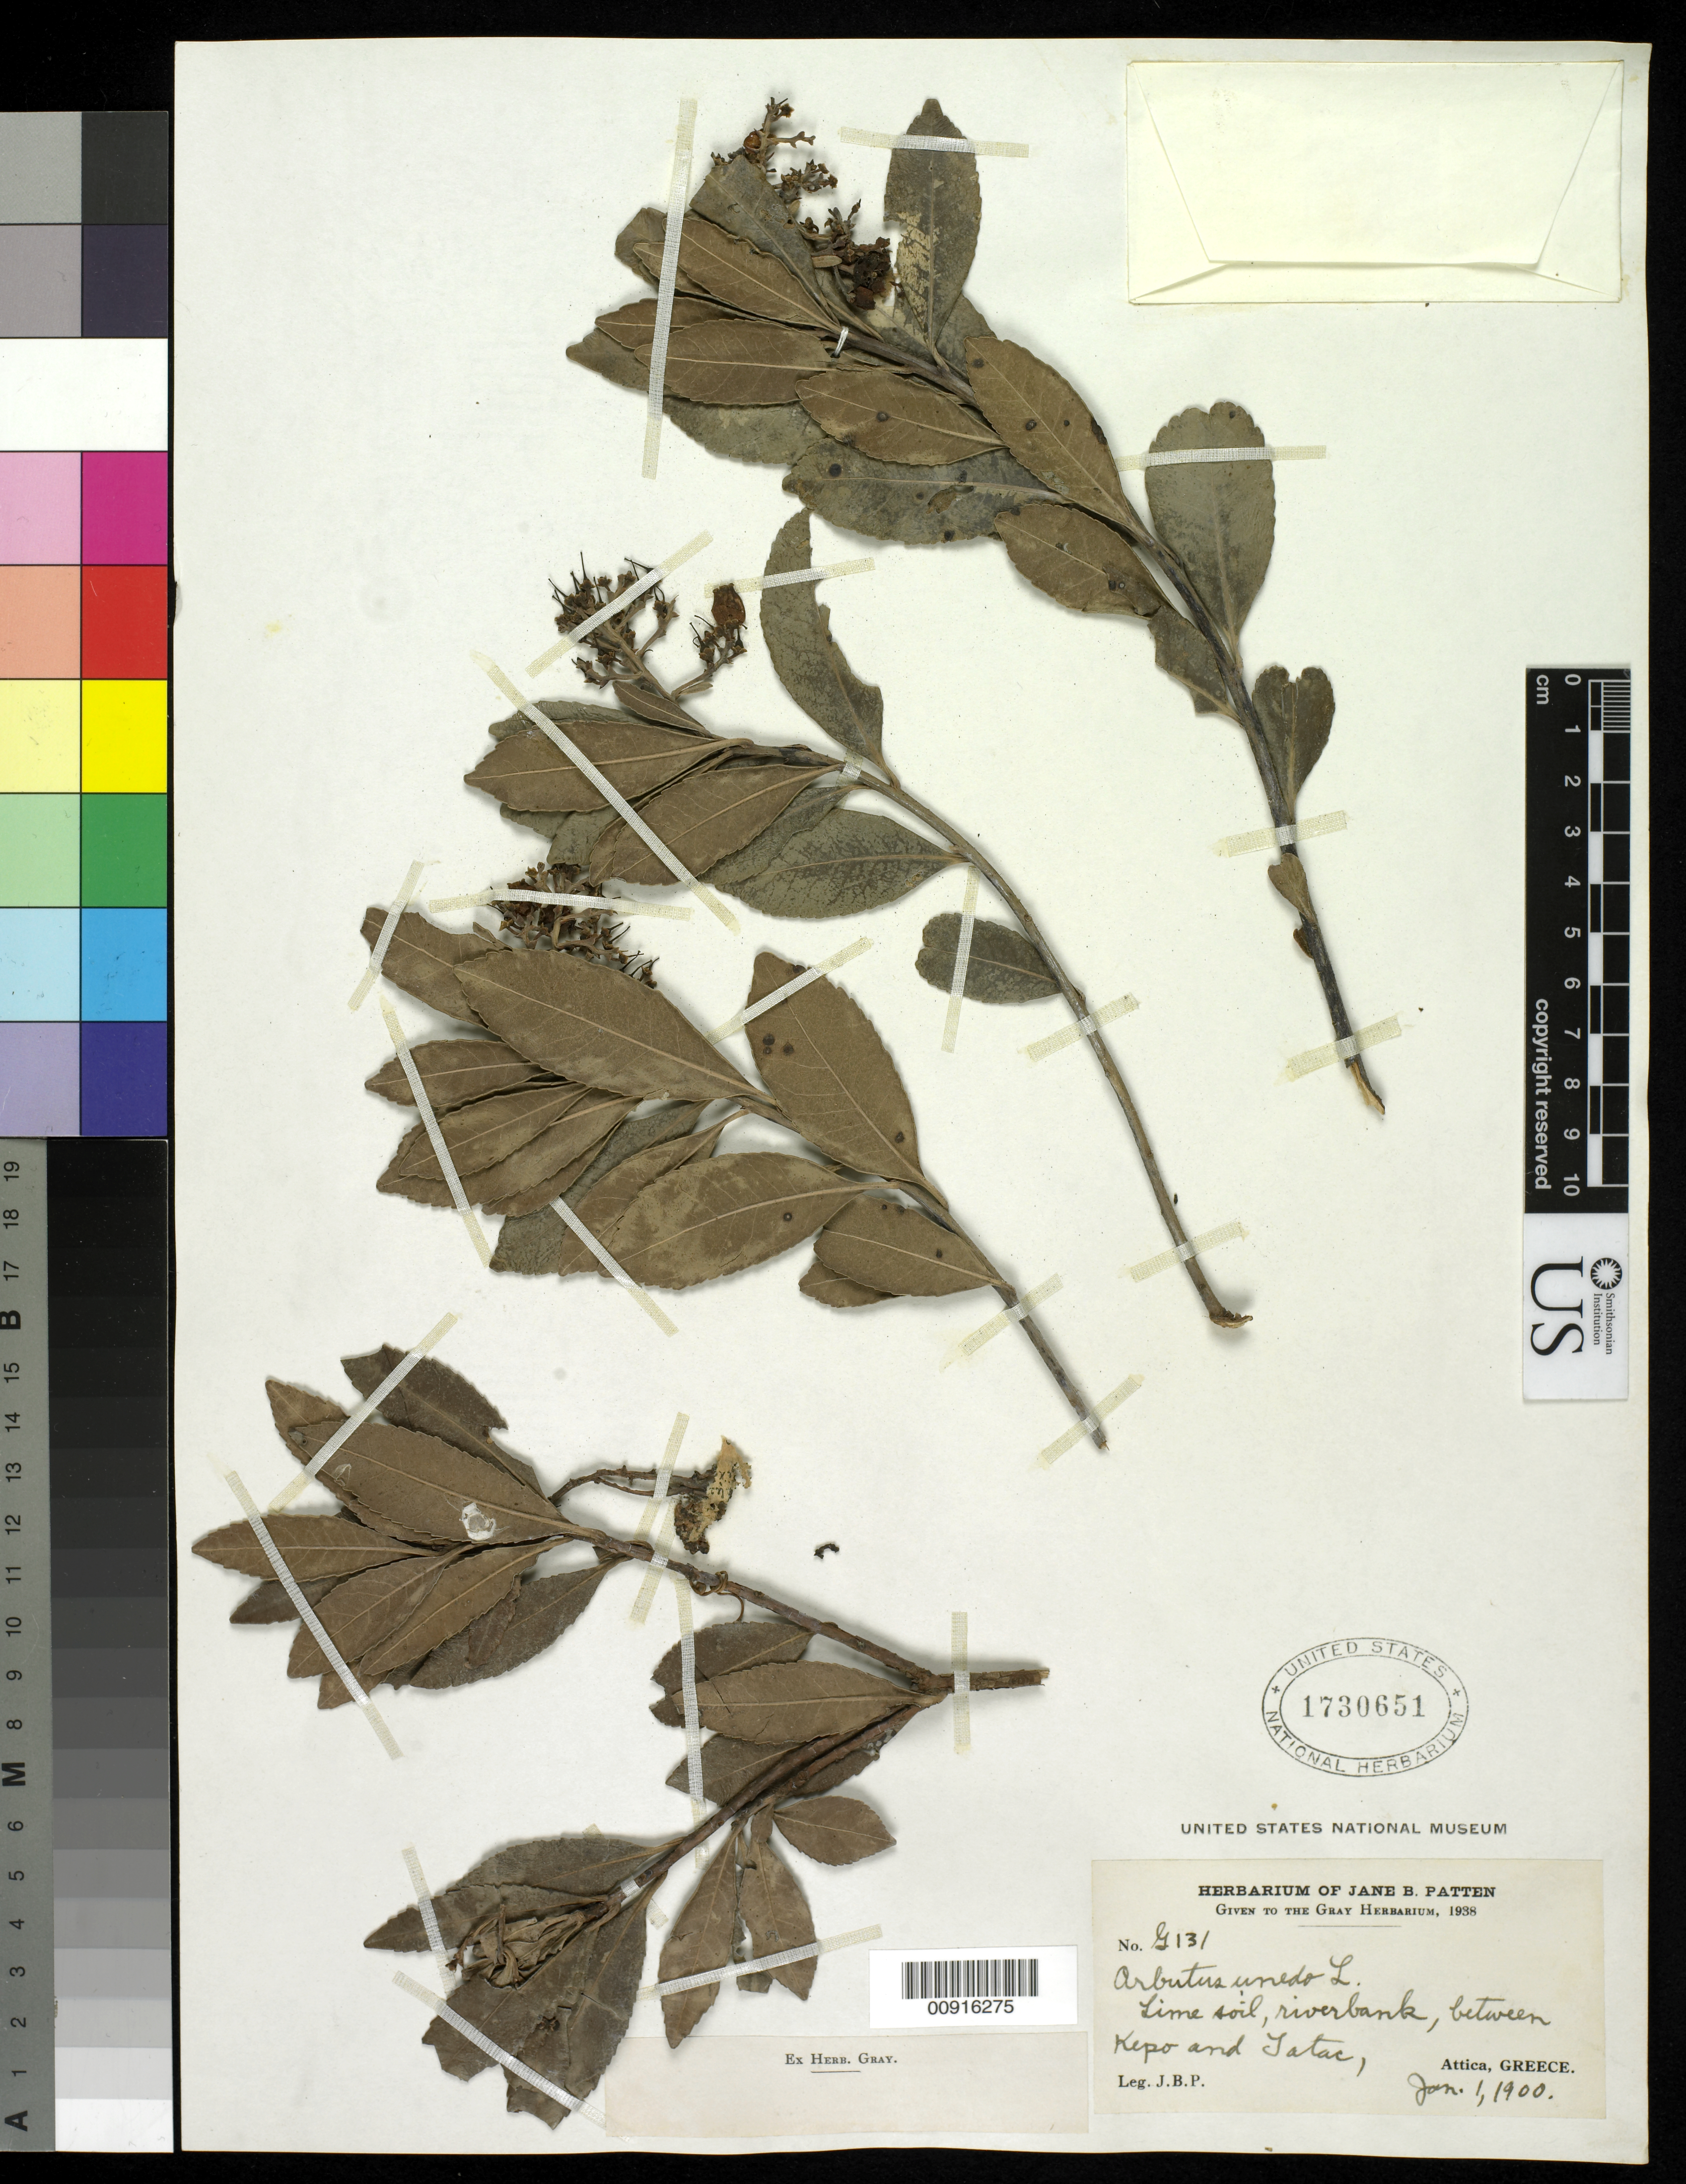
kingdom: Plantae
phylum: Tracheophyta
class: Magnoliopsida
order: Ericales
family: Ericaceae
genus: Arbutus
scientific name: Arbutus unedo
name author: L.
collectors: J. Patten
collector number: G 131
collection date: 1900-01-01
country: Greece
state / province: Attica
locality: Lime soil, riverbank, between Kepo and Tatac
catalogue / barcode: US 1730651